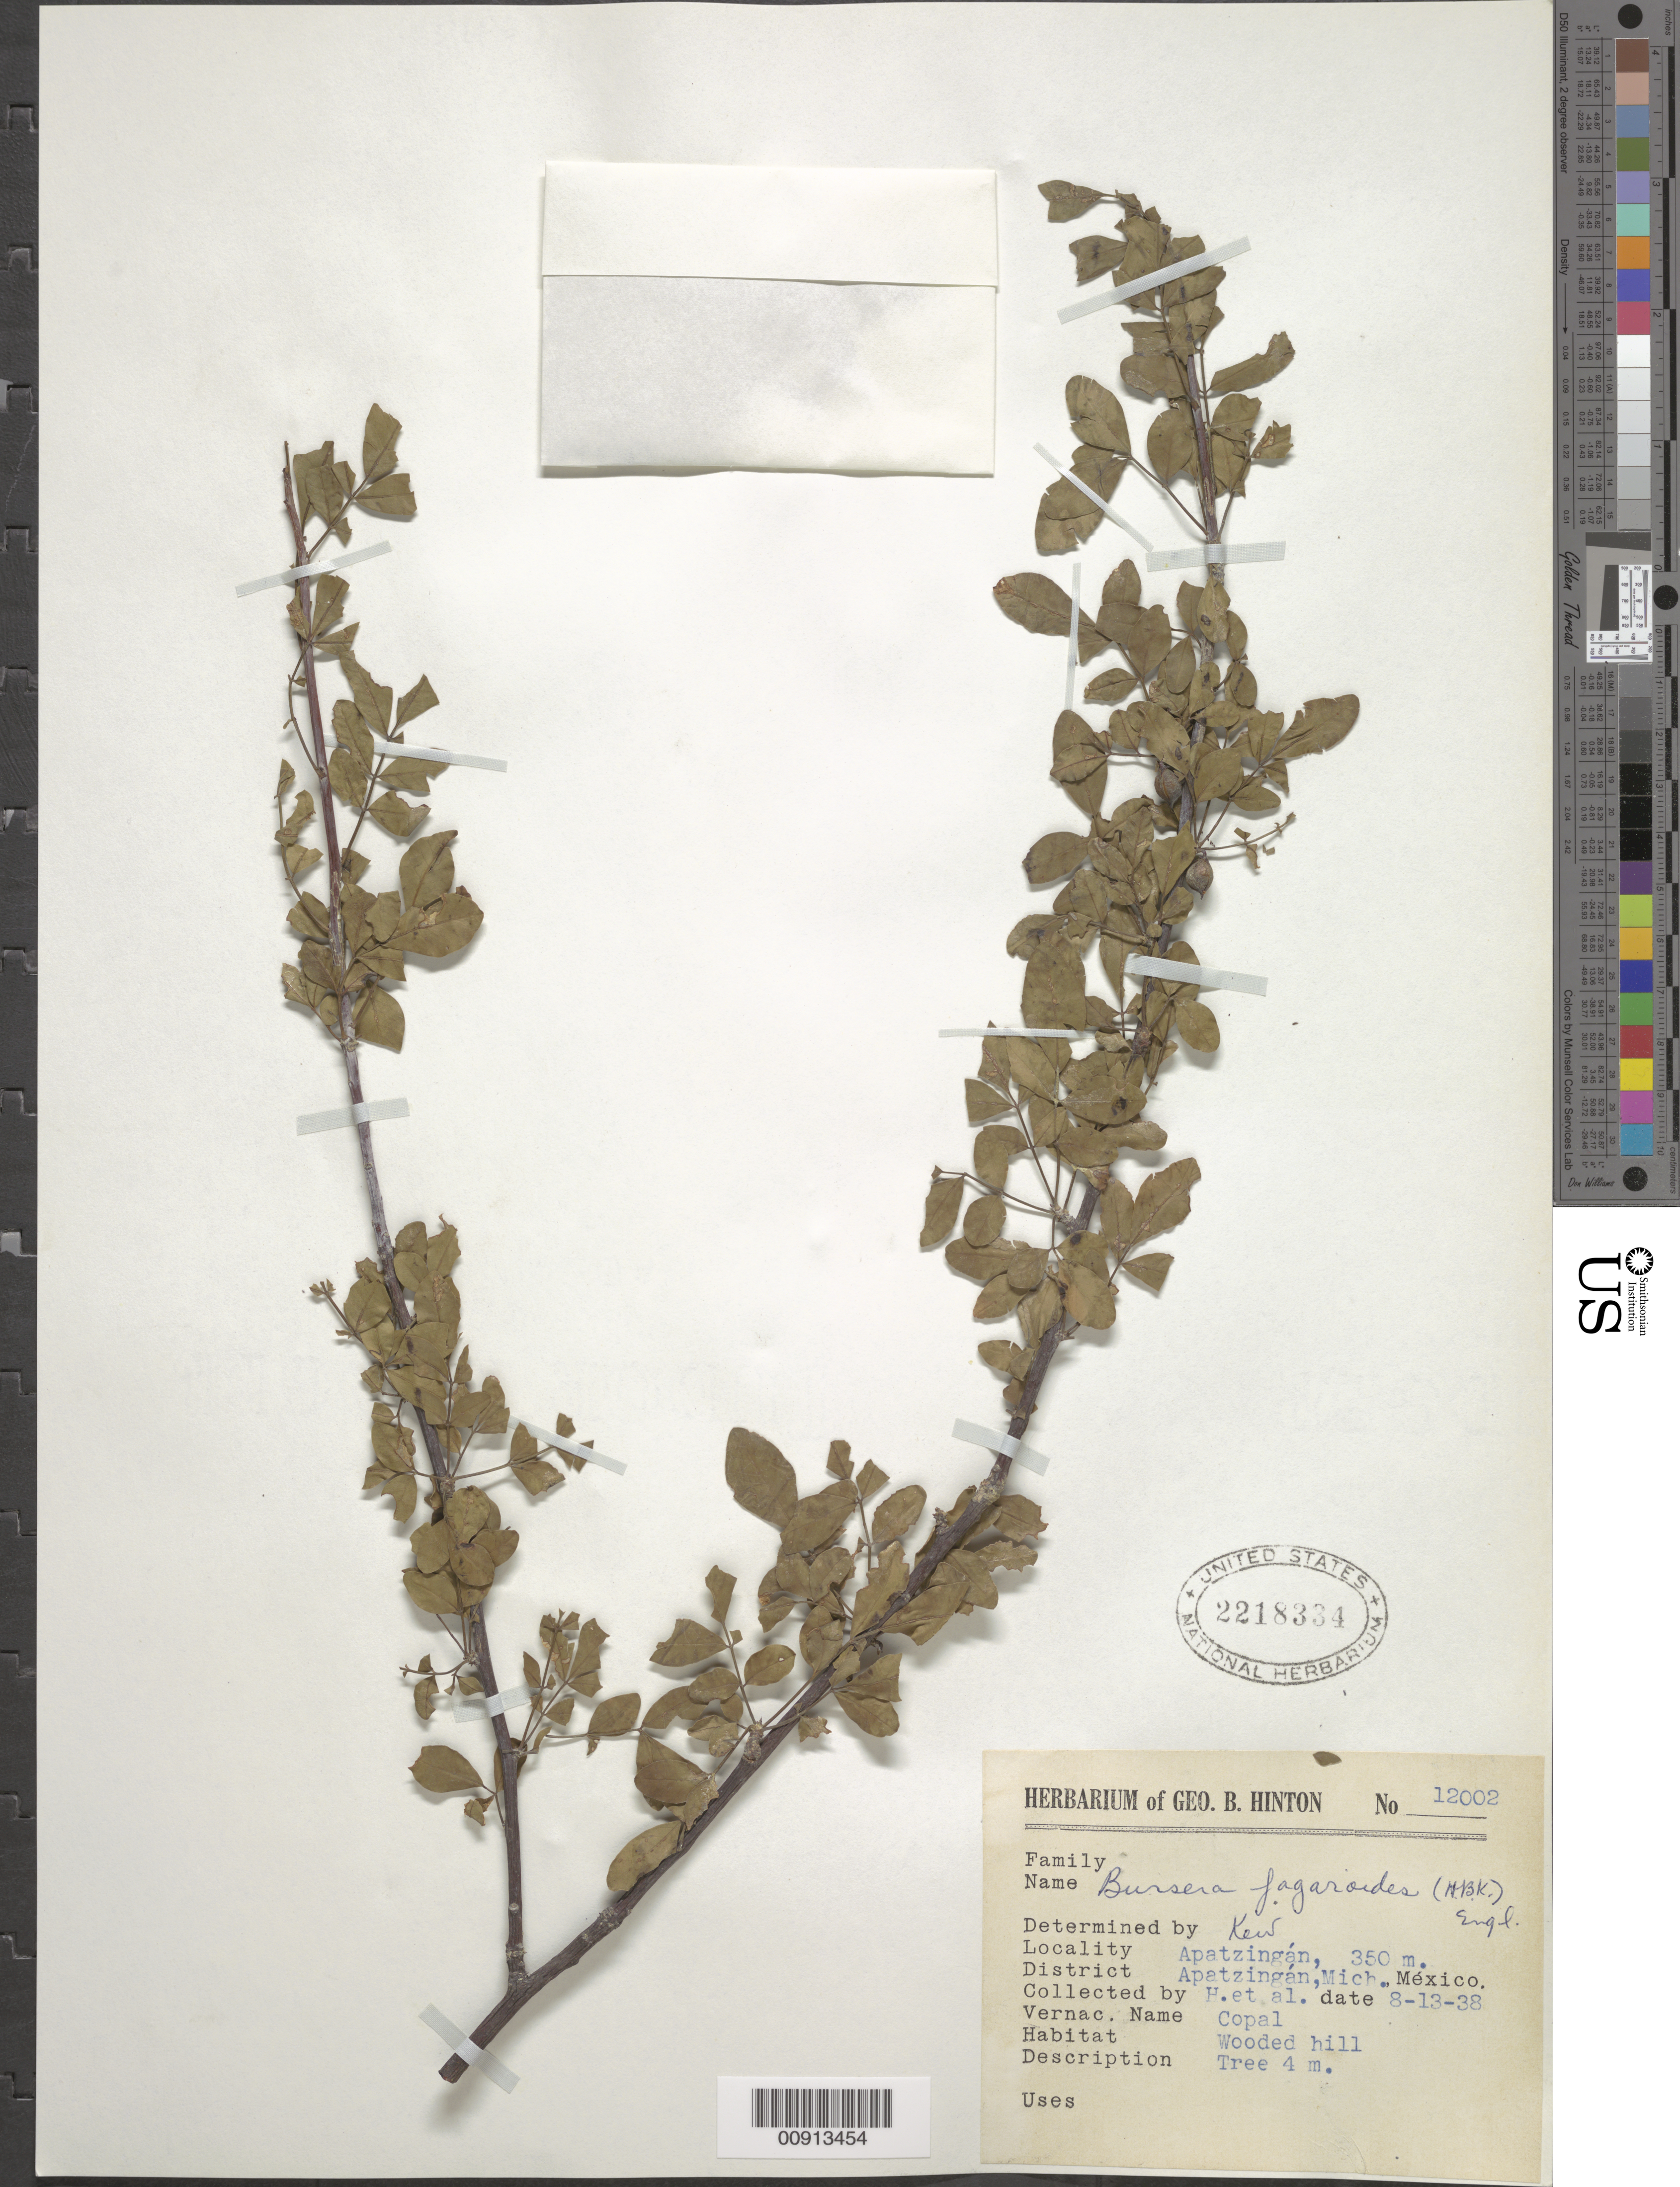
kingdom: Plantae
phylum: Tracheophyta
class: Magnoliopsida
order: Sapindales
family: Burseraceae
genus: Bursera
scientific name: Bursera inaguensis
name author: Britton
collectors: G. B. Hinton & et al.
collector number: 12002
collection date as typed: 13 Aug 1938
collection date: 1938-08-13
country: Mexico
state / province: Michoacán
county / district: Apatzingán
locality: Apatzingán, District Apatzingán, Michoacán.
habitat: Wooded hill.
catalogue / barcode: US 2218334